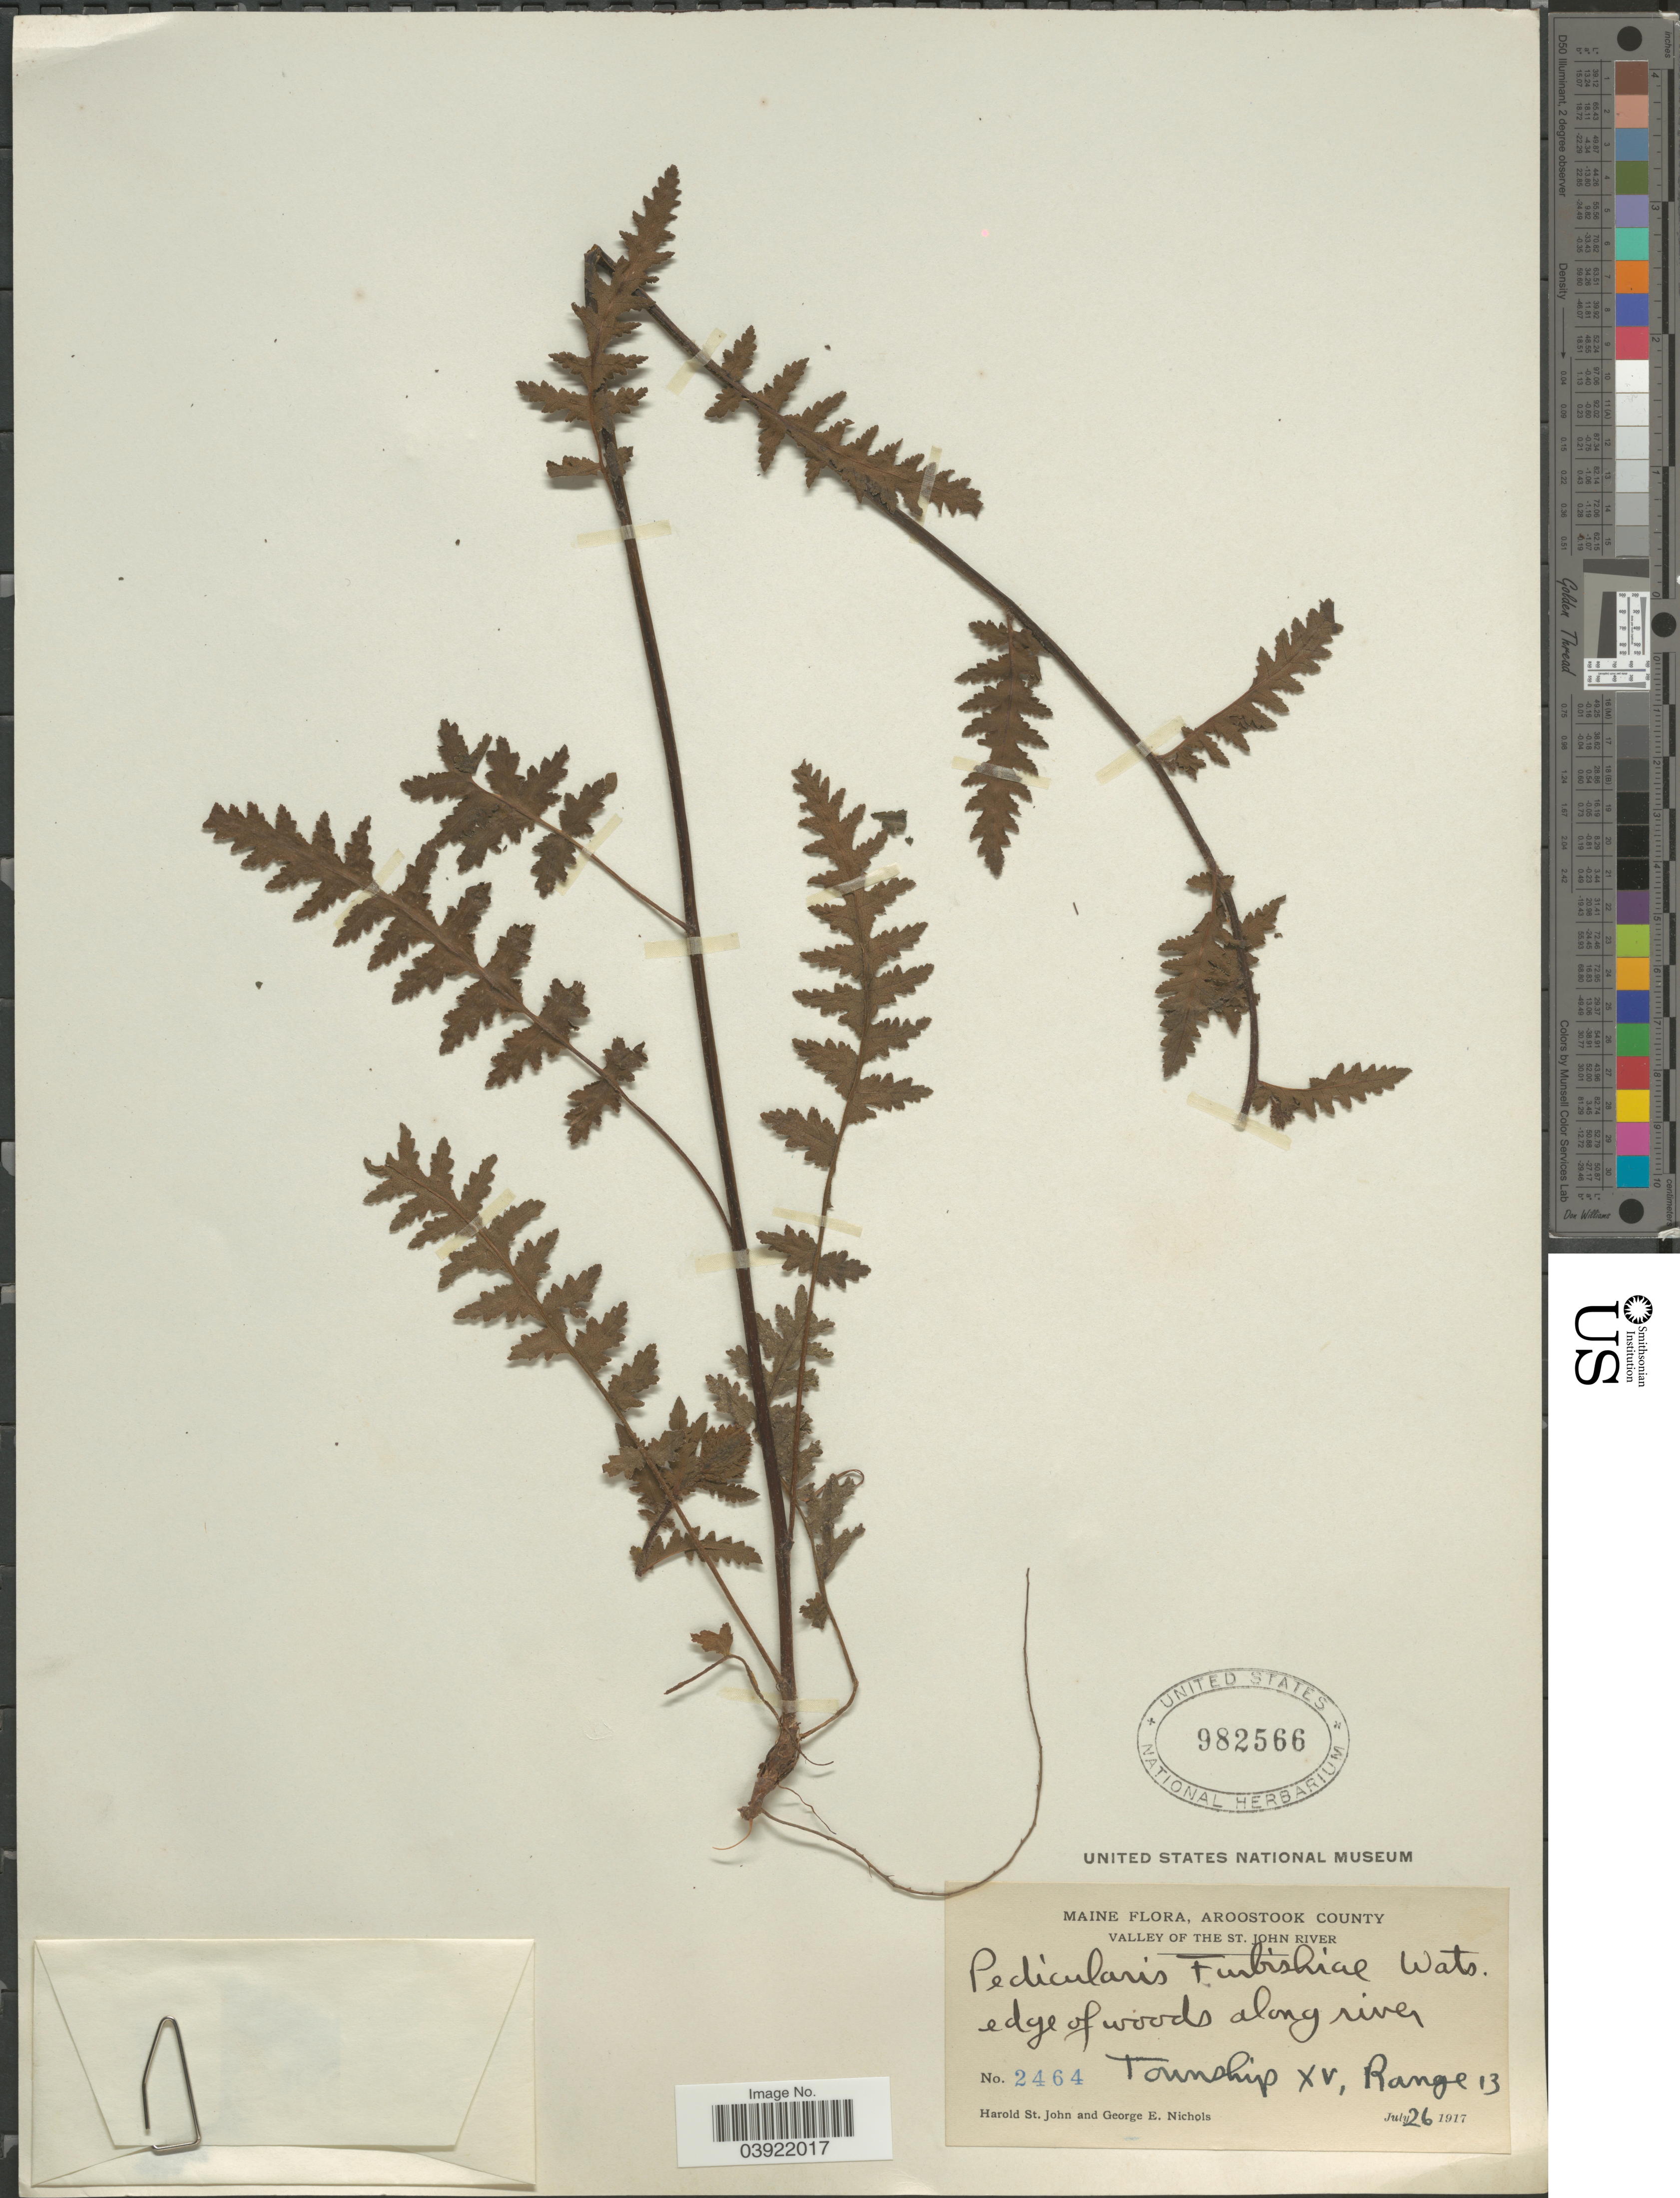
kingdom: Plantae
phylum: Tracheophyta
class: Magnoliopsida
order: Lamiales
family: Orobanchaceae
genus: Pedicularis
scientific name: Pedicularis furbishiae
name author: S. Watson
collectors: H. St. John & G. E. Nichols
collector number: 2464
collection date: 1917-07-26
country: United States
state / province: Maine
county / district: Aroostook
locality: Valley of the St. John River. Edge of woods along river. Township XV, Range 13.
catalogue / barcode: US 982566